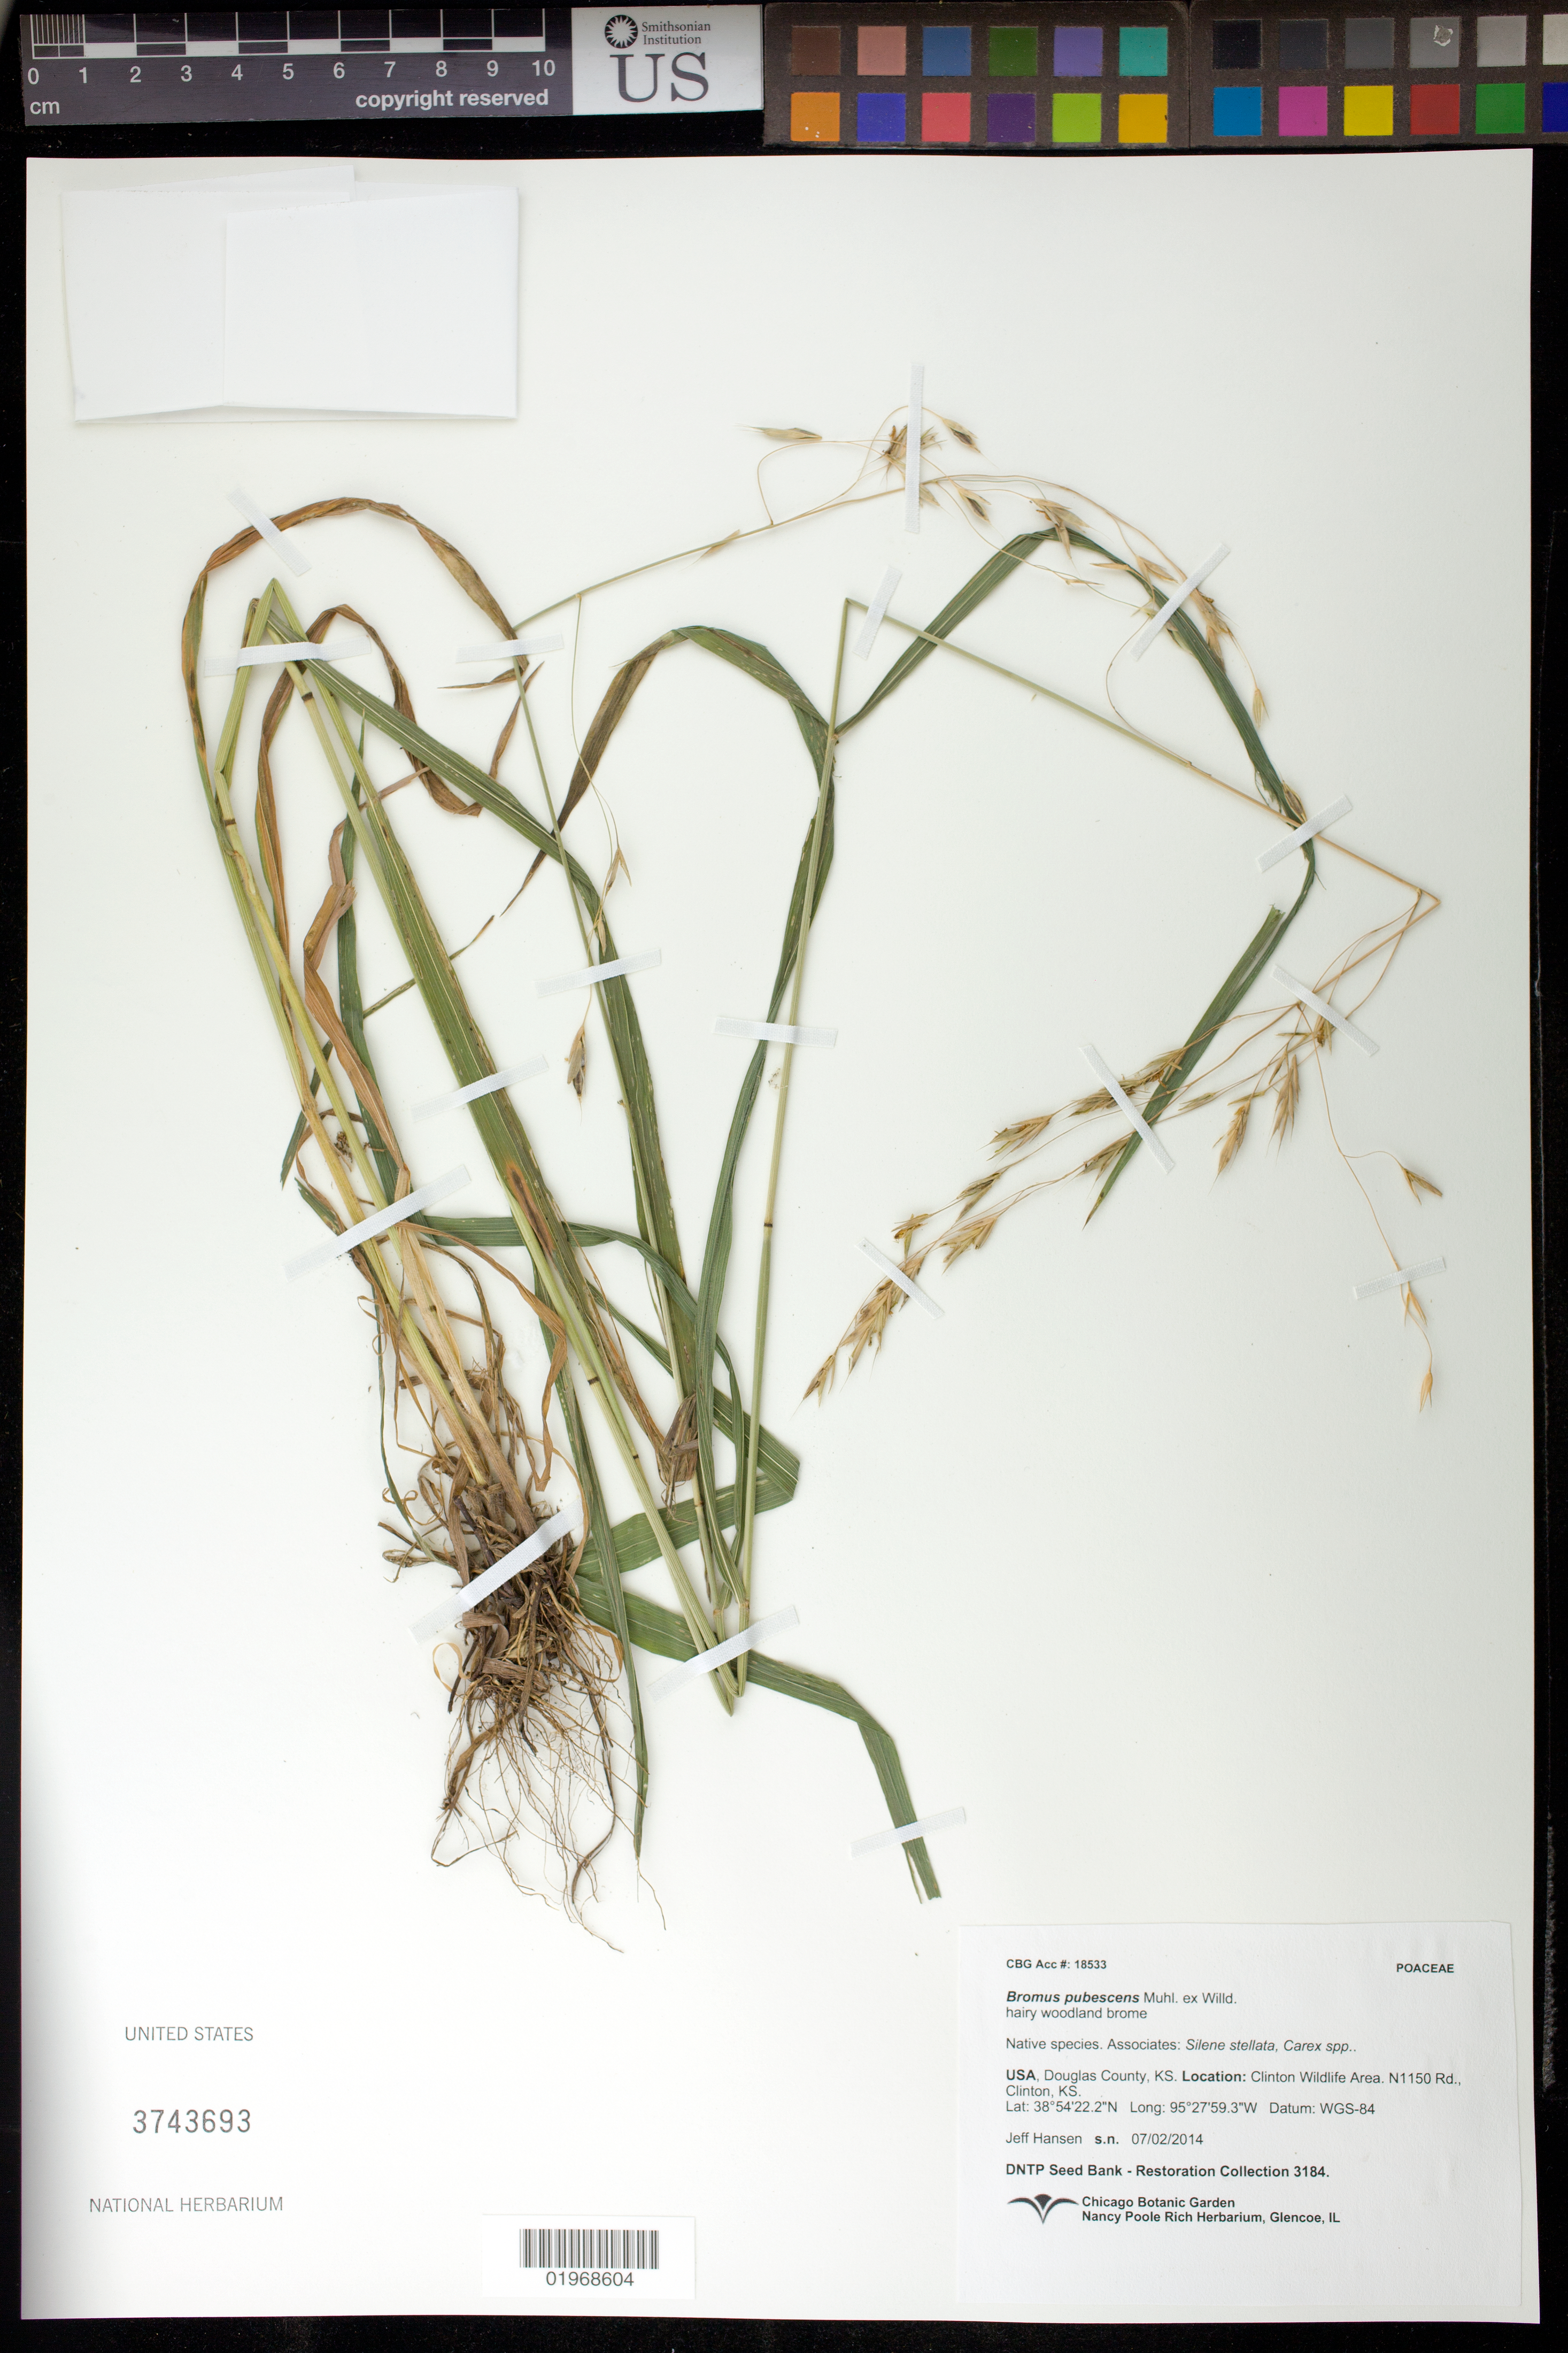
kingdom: Plantae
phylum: Tracheophyta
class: Liliopsida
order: Poales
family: Poaceae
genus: Bromus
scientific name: Bromus pubescens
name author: Muhl. ex Willd.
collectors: J. Hansen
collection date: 2014-07-02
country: United States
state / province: Kansas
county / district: Douglas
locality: Clinton Wildlife Area, N1150 Rd, Clinton.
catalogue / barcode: US 3743693